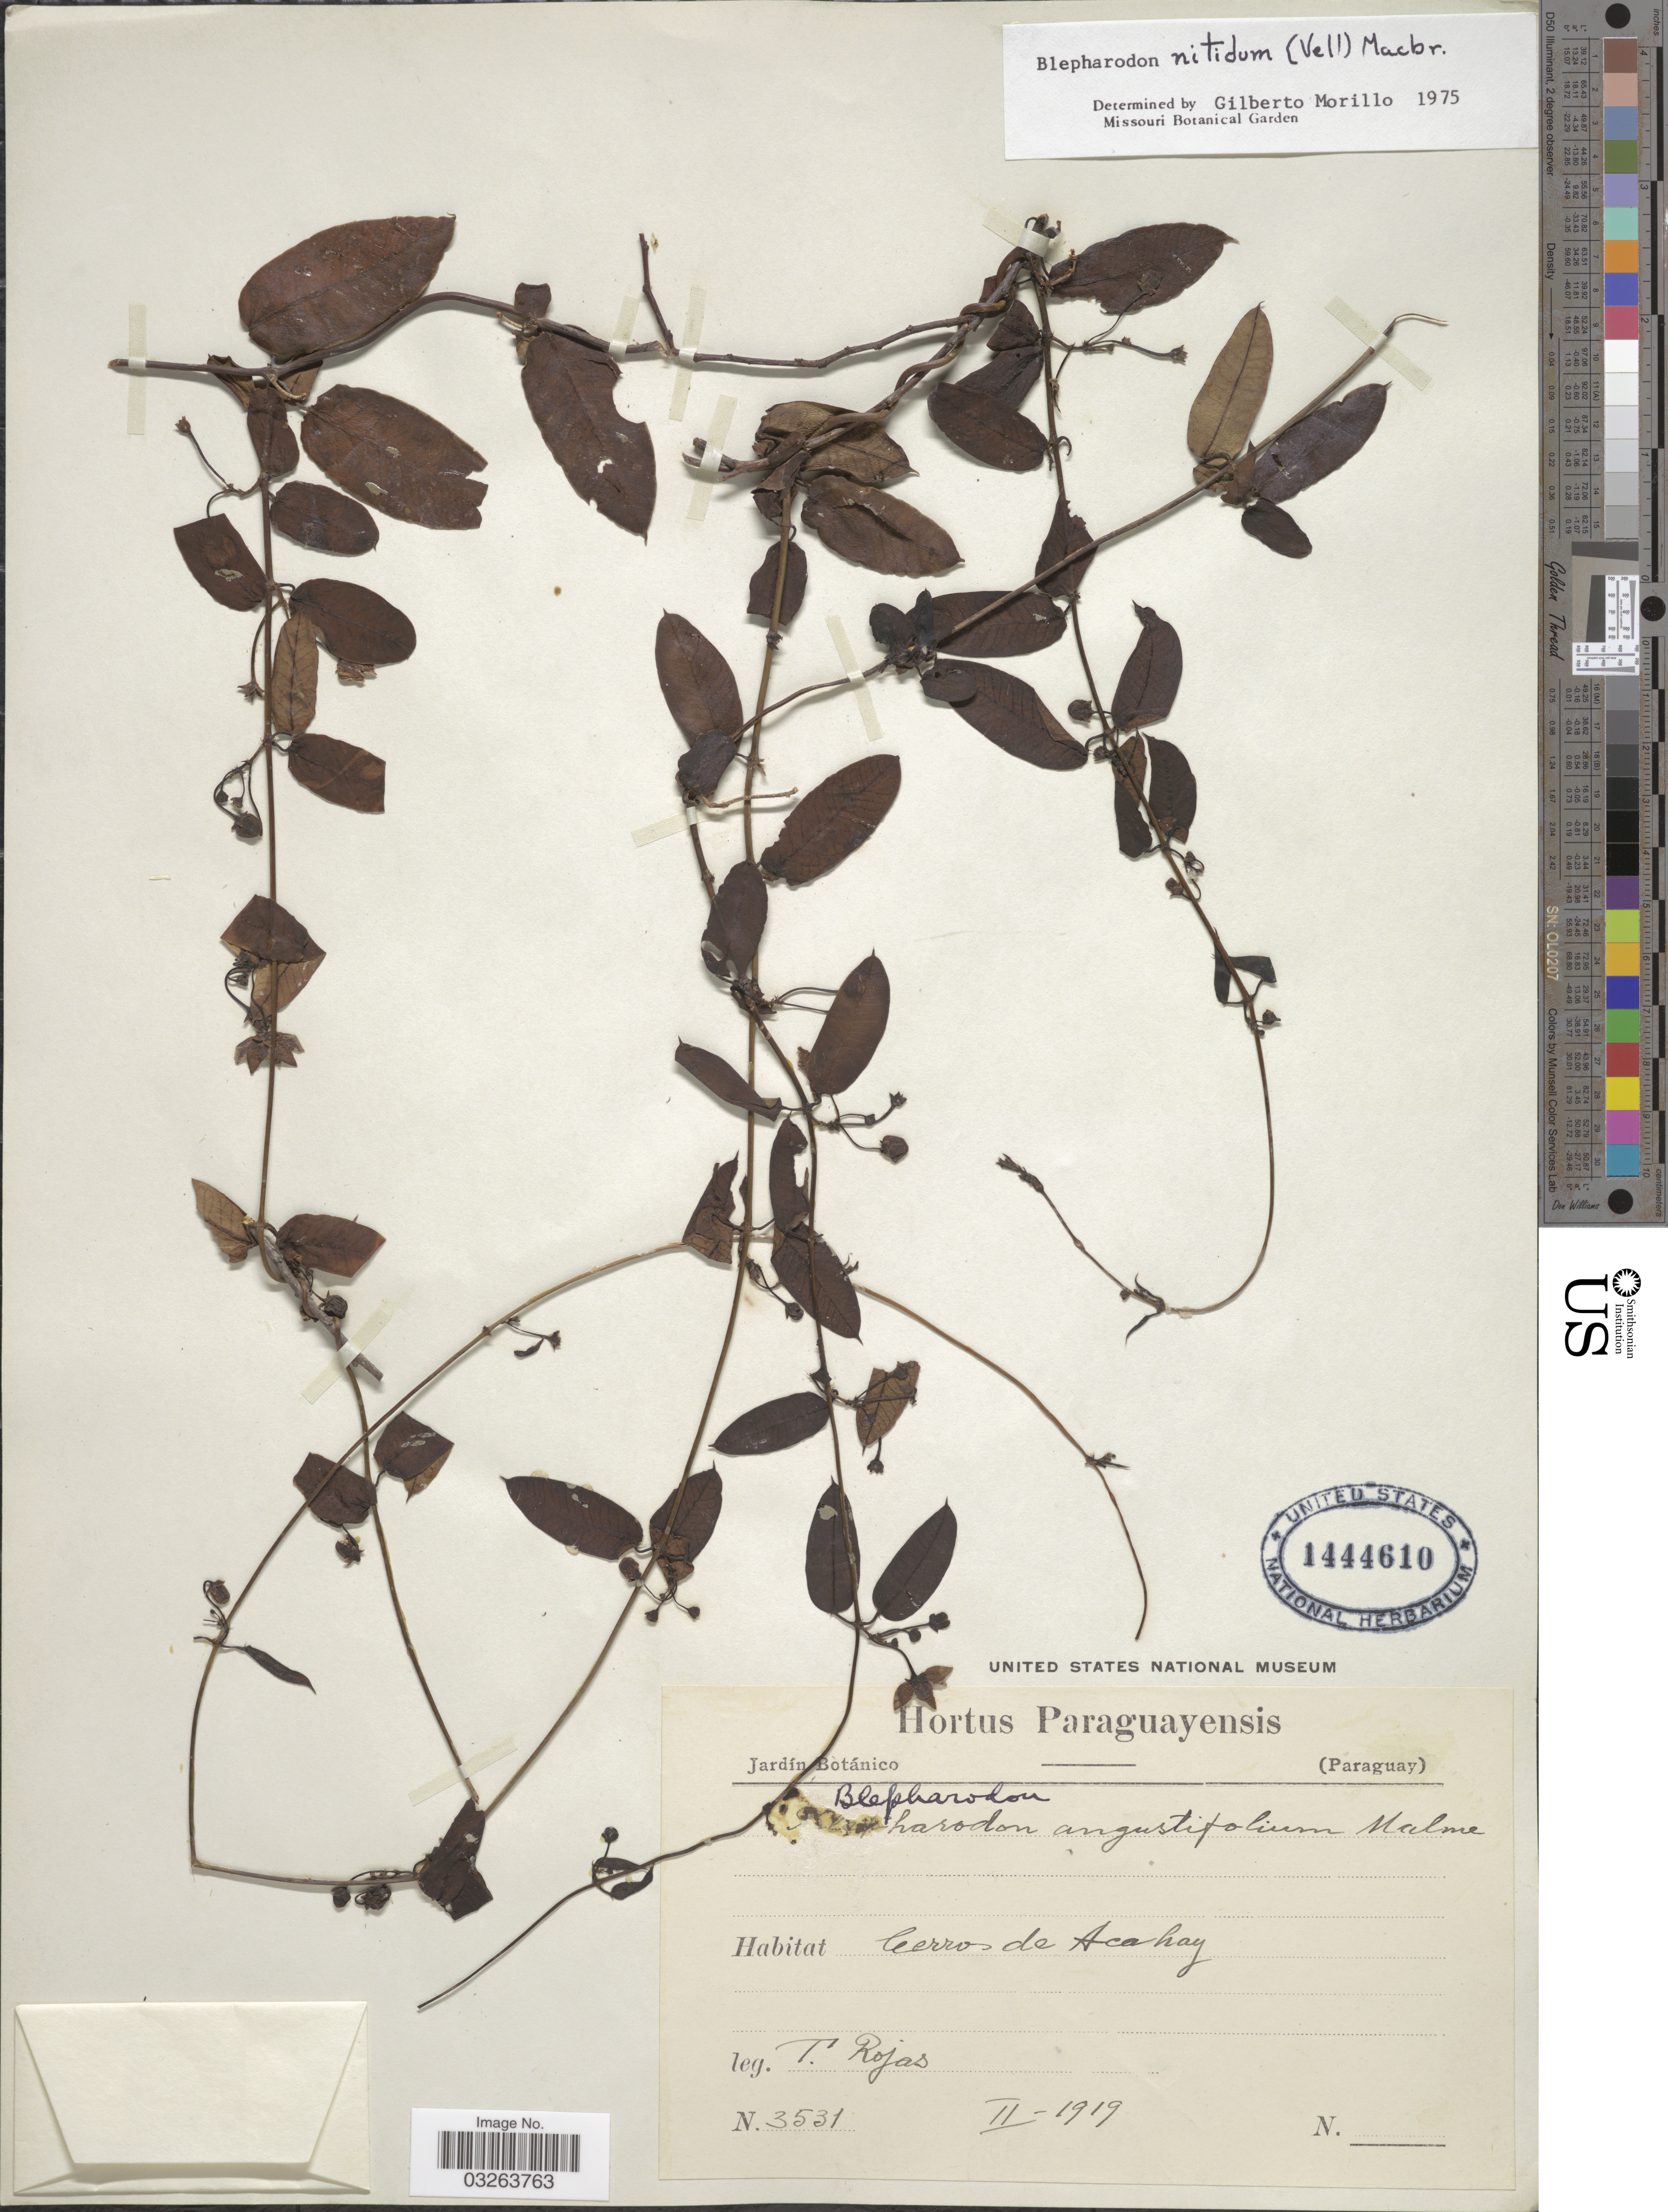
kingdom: Plantae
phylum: Tracheophyta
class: Magnoliopsida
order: Gentianales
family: Apocynaceae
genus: Blepharodon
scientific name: Blepharodon nitidum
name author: (Vell.) J.F. Macbr.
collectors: T. Rojas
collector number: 3531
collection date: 1919-02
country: Paraguay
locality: Cerros de Acahay.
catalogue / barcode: US 1444610